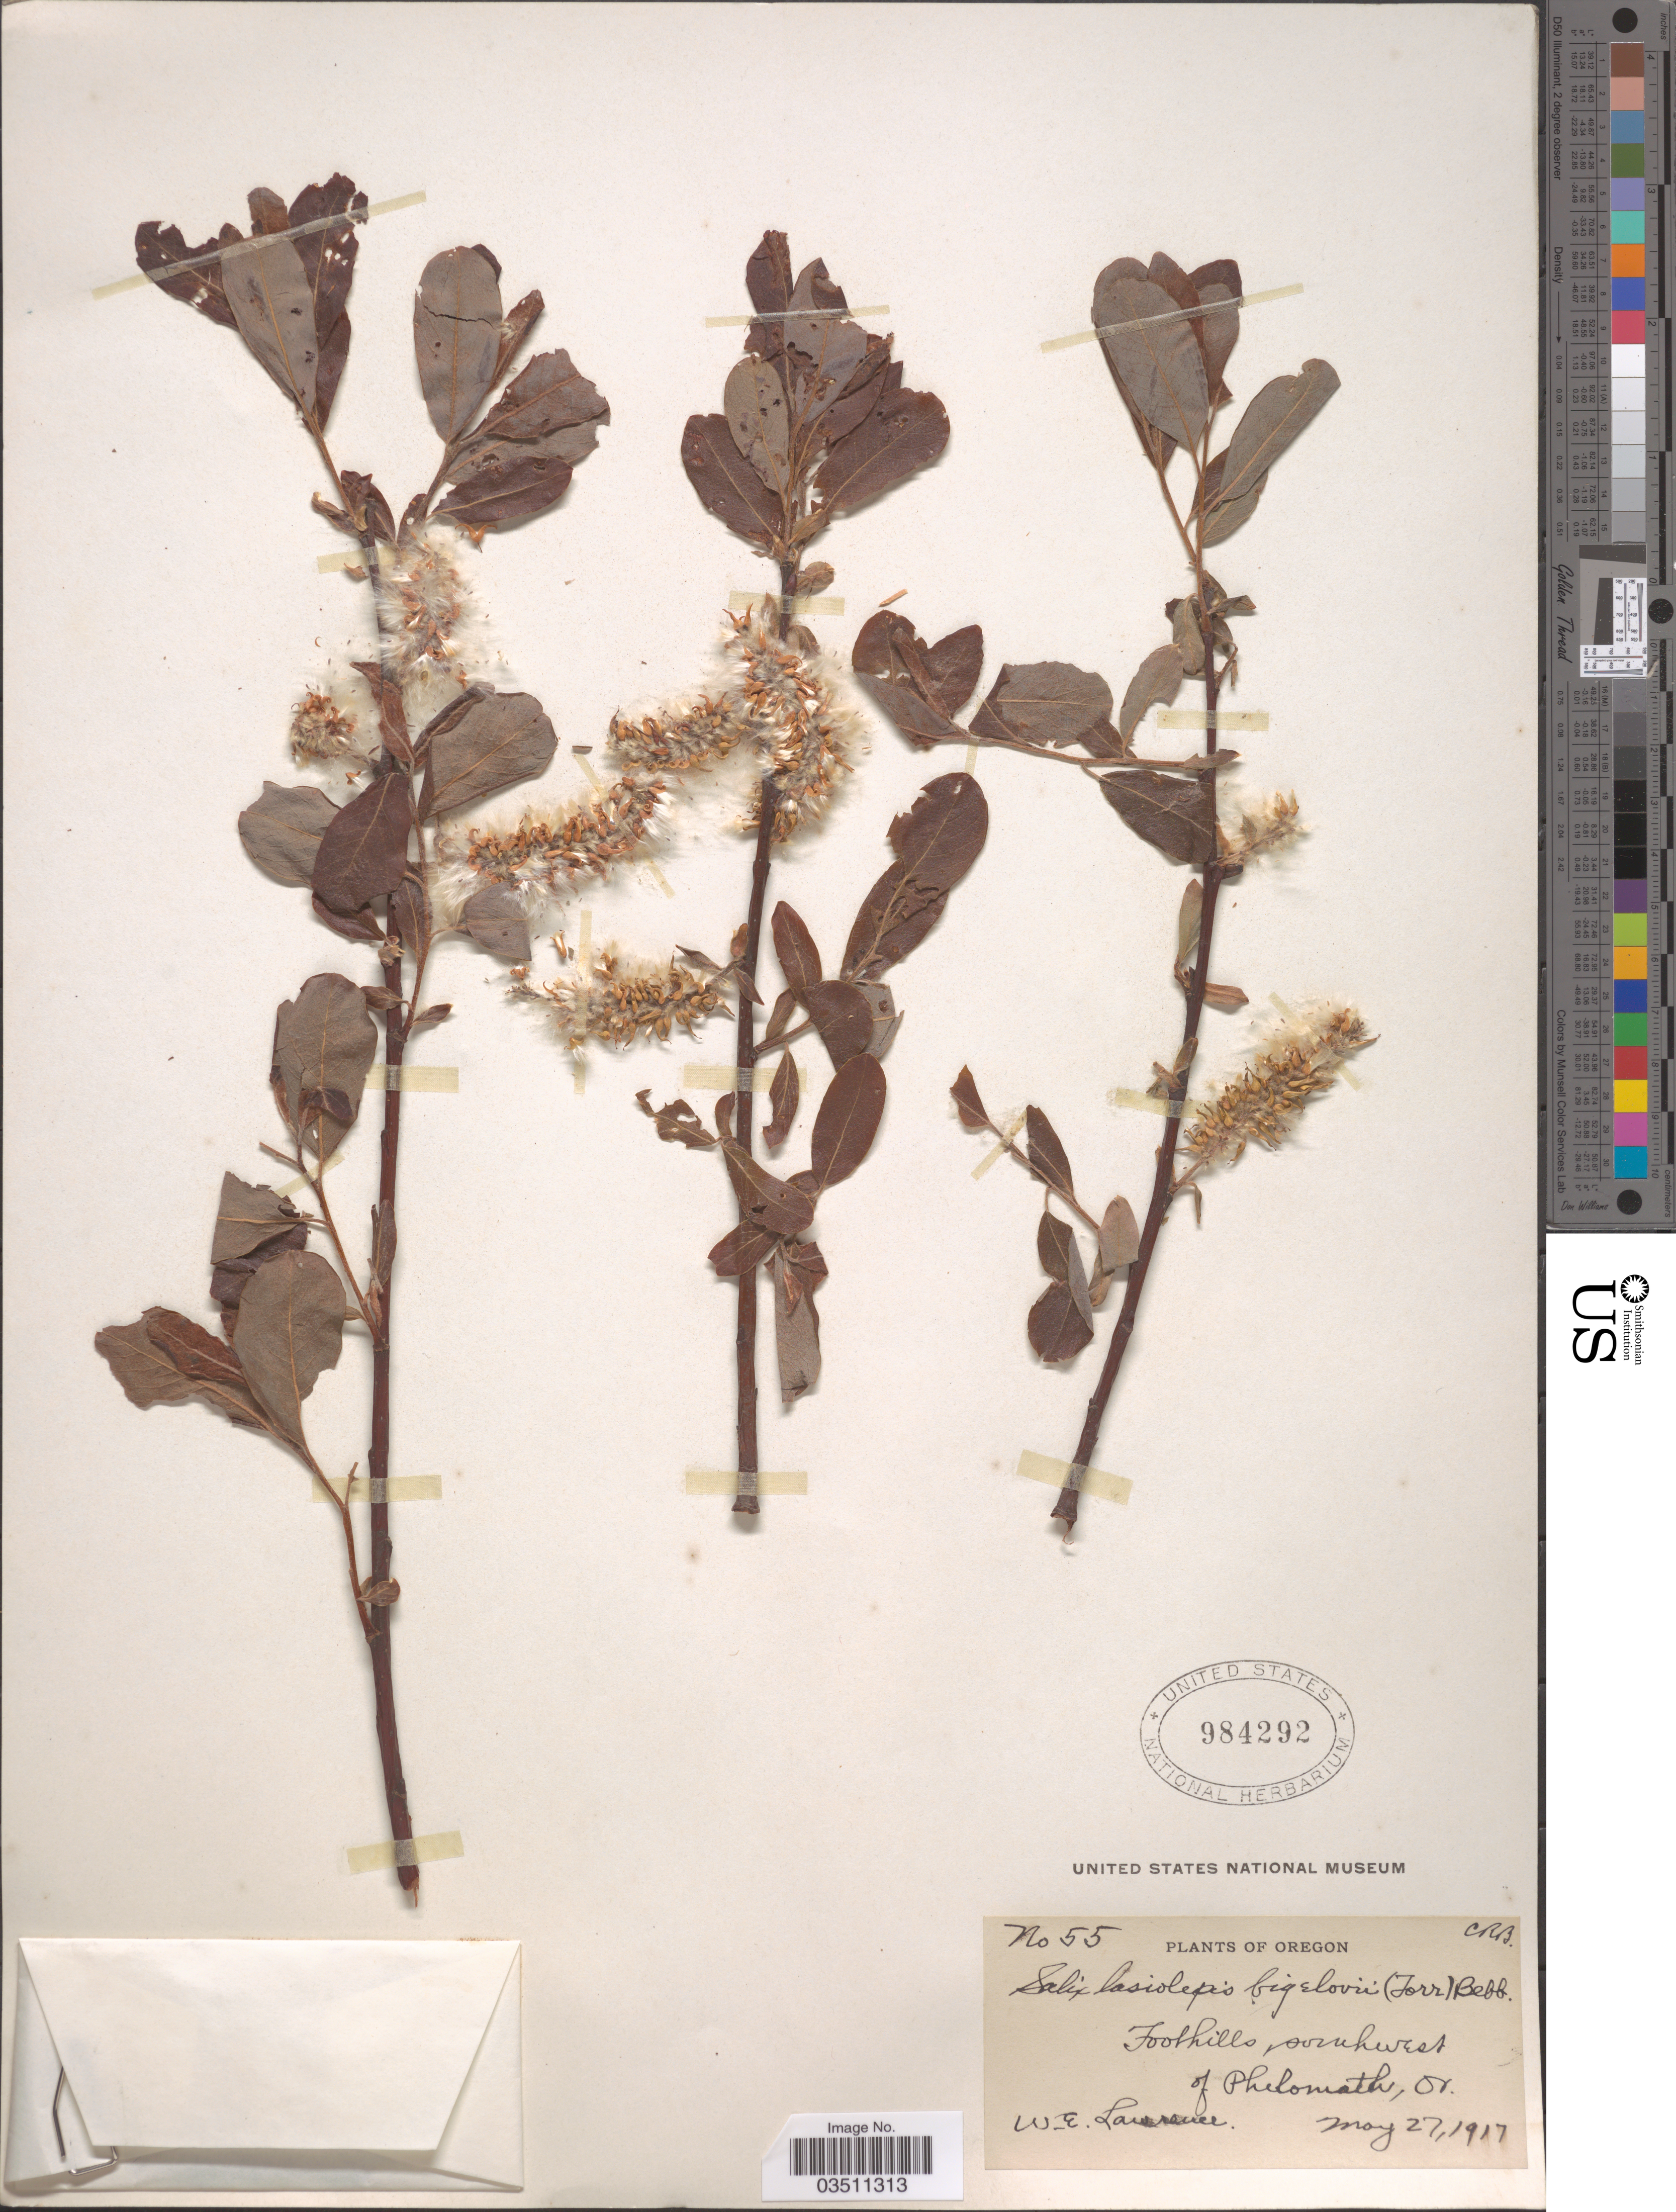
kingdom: Plantae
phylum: Tracheophyta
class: Magnoliopsida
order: Malpighiales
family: Salicaceae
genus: Salix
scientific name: Salix lasiolepis var. bigelovii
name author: Benth.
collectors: W. Lawrence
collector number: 55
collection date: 1917-05-27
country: United States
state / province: Oregon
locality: Foothills, southwest of Philomath.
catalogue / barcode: US 984292